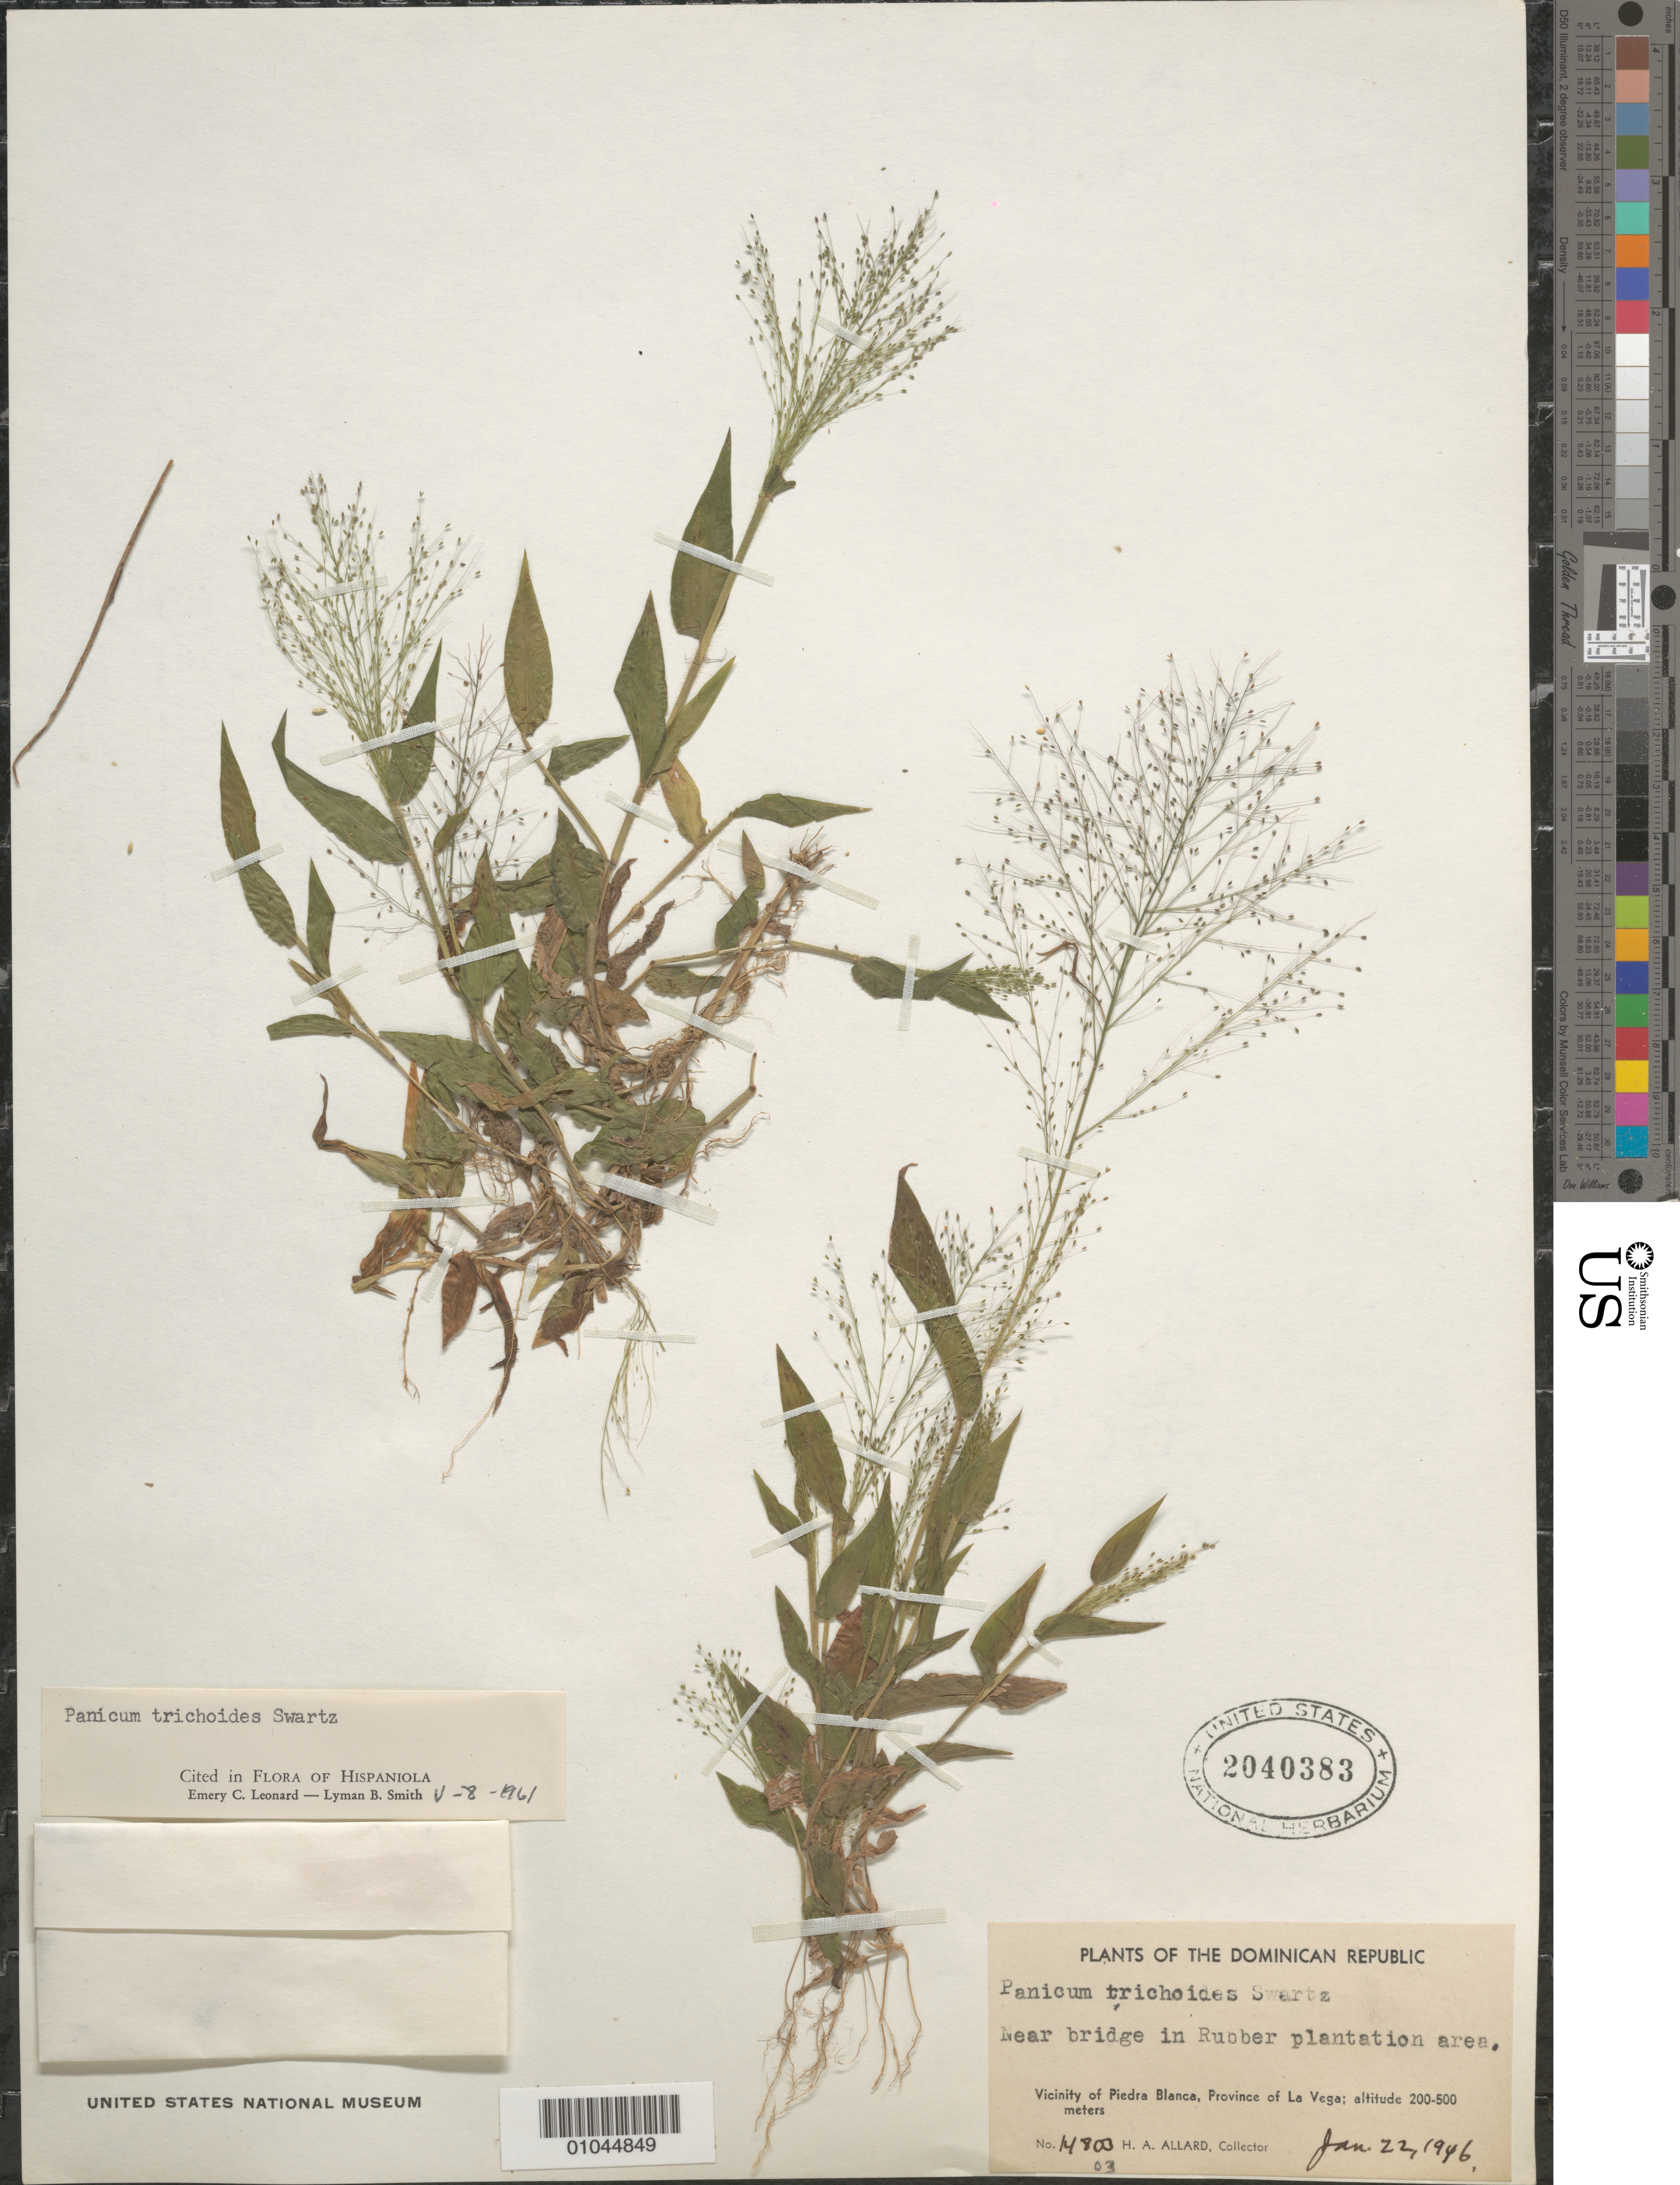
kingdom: Plantae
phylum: Tracheophyta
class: Liliopsida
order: Poales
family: Poaceae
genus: Panicum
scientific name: Panicum trichoides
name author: Sw.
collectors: H. A. Allard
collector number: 14803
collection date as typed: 22 Jan 1946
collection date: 1946-01-22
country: Dominican Republic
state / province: La Vega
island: Hispaniola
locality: Vicinity of Piedra Blanca, near bridge in rubber plantation area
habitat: near bridge in rubber plantation area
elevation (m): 200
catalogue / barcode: US 2040383